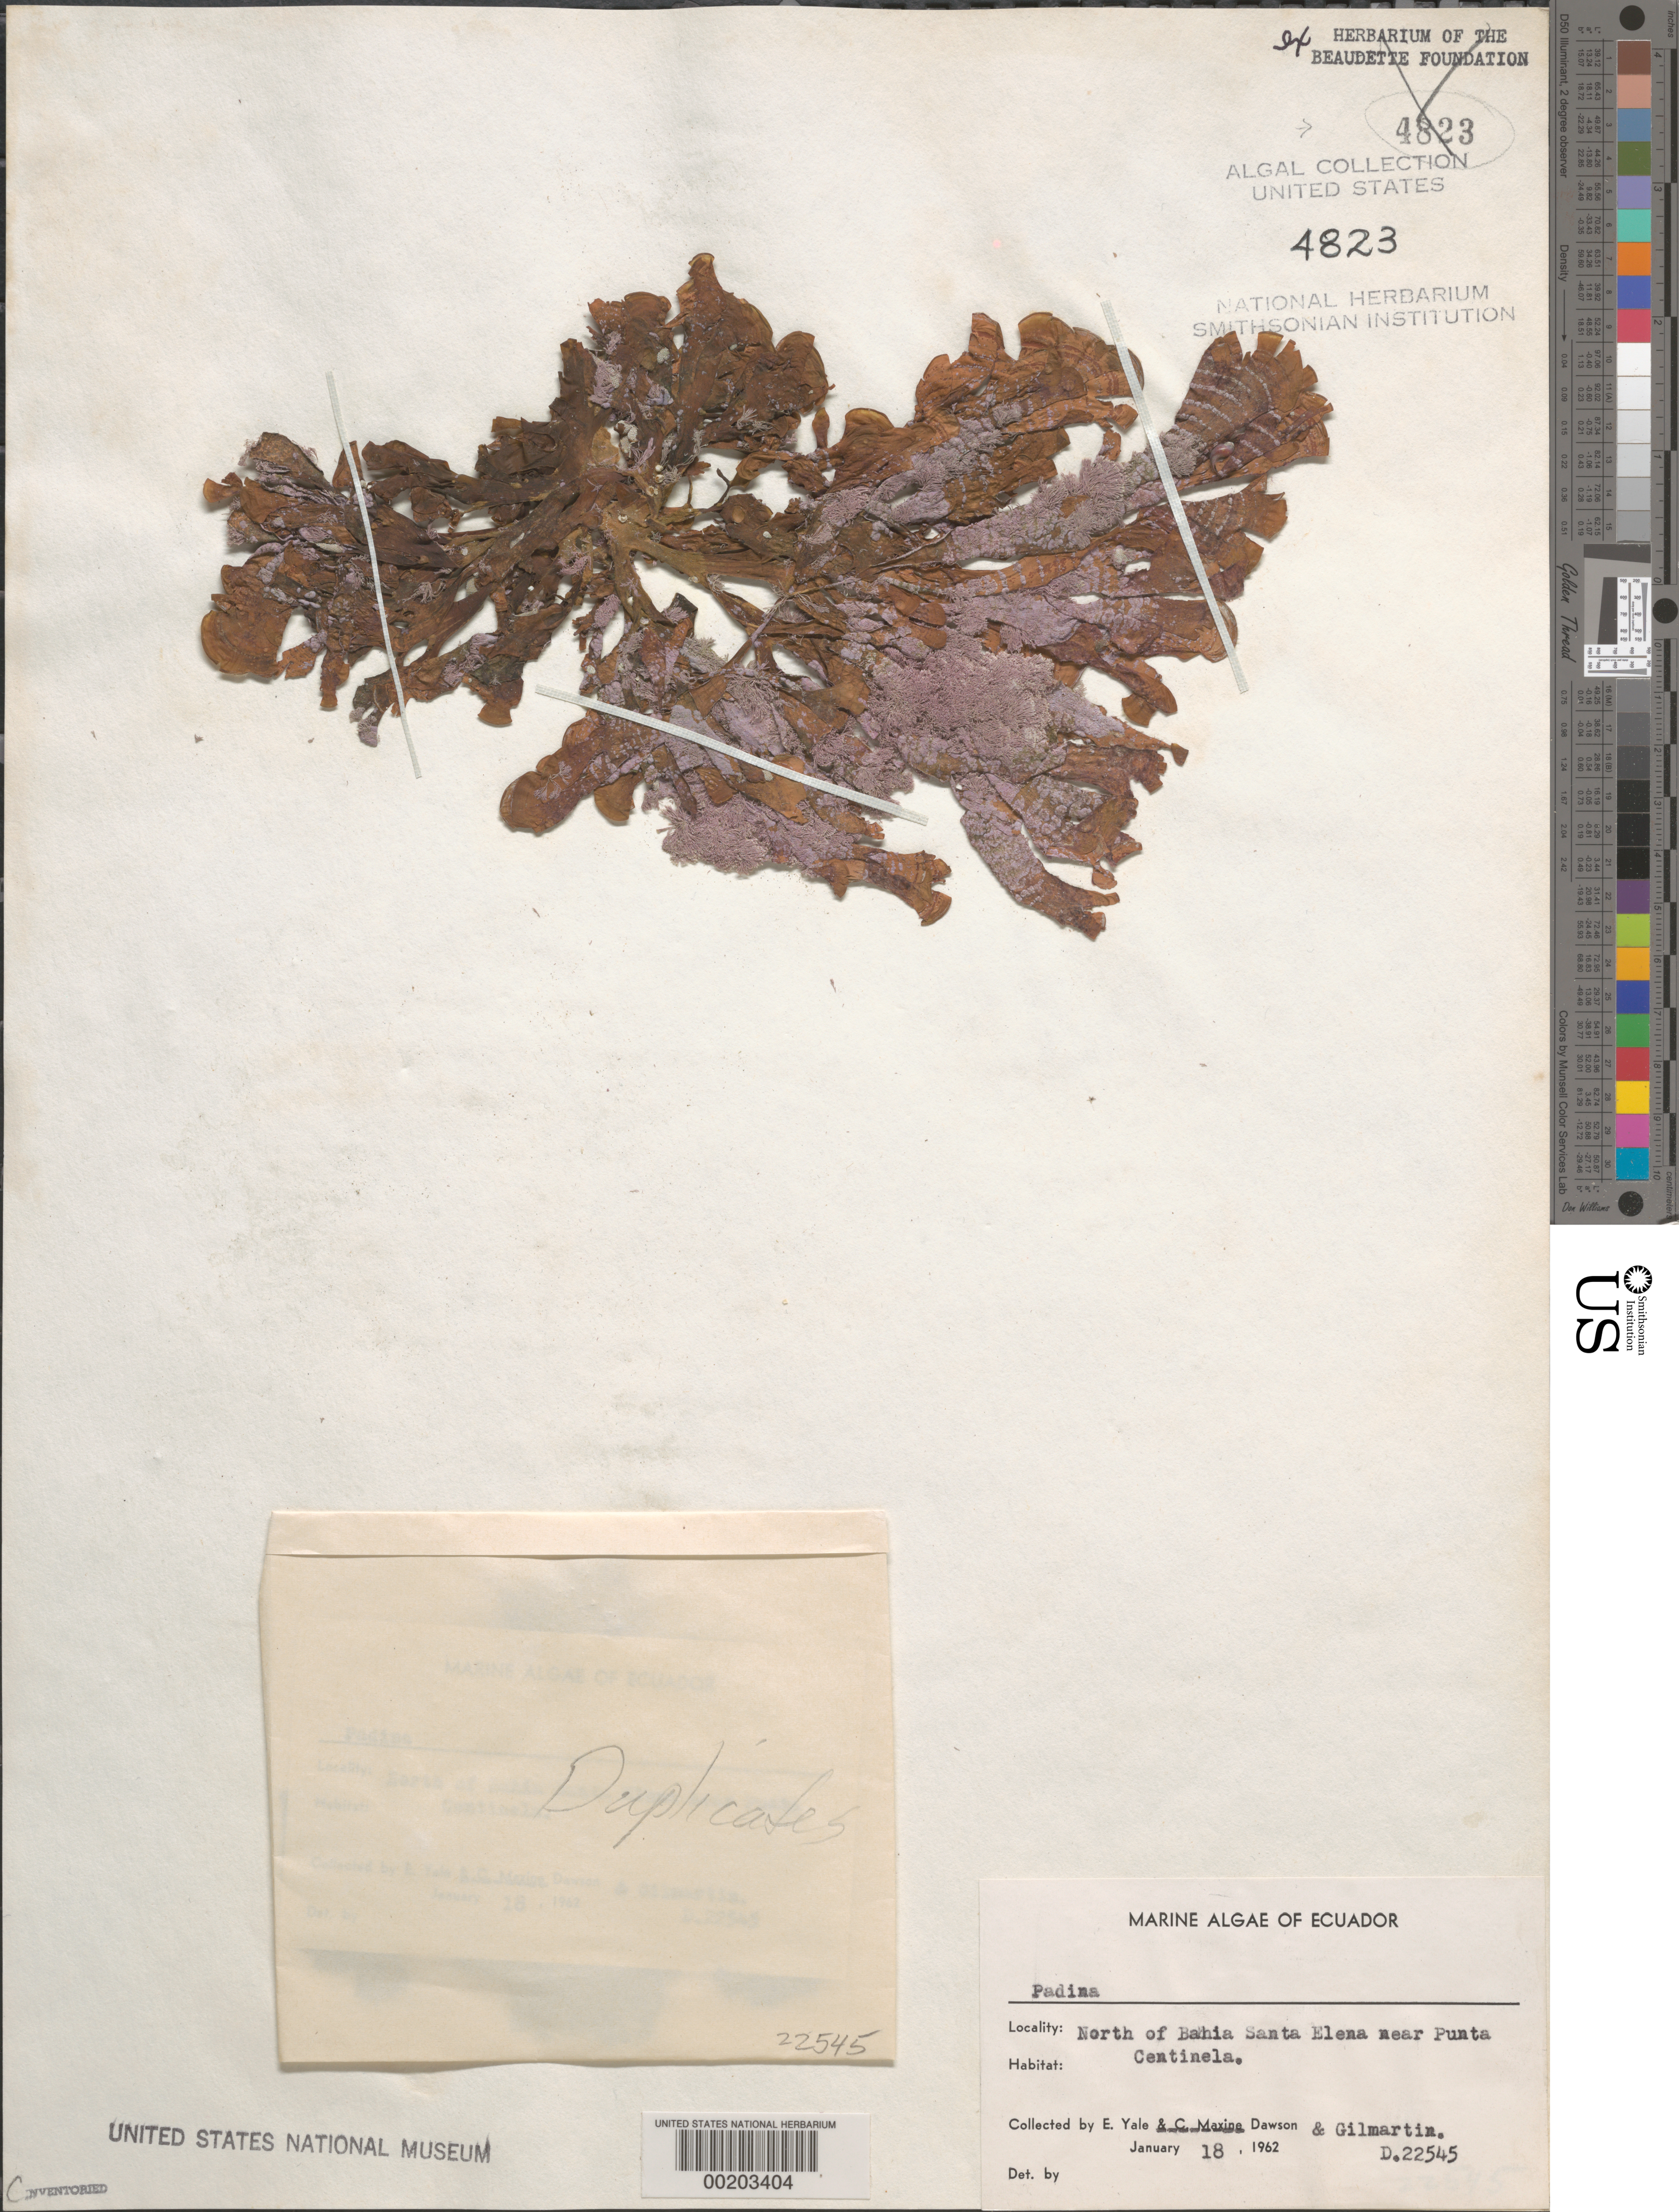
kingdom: Chromista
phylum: Ochrophyta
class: Phaeophyceae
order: Dictyotales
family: Dictyotaceae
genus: Padina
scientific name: Padina sp.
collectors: E. Y. Dawson & M. Gilmartin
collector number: EYD 22545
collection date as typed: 18 Jan 1962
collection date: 1962-01-18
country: Ecuador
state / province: Guayas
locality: North of Bahia Santa Elena near Punta Centinela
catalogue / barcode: US 4823